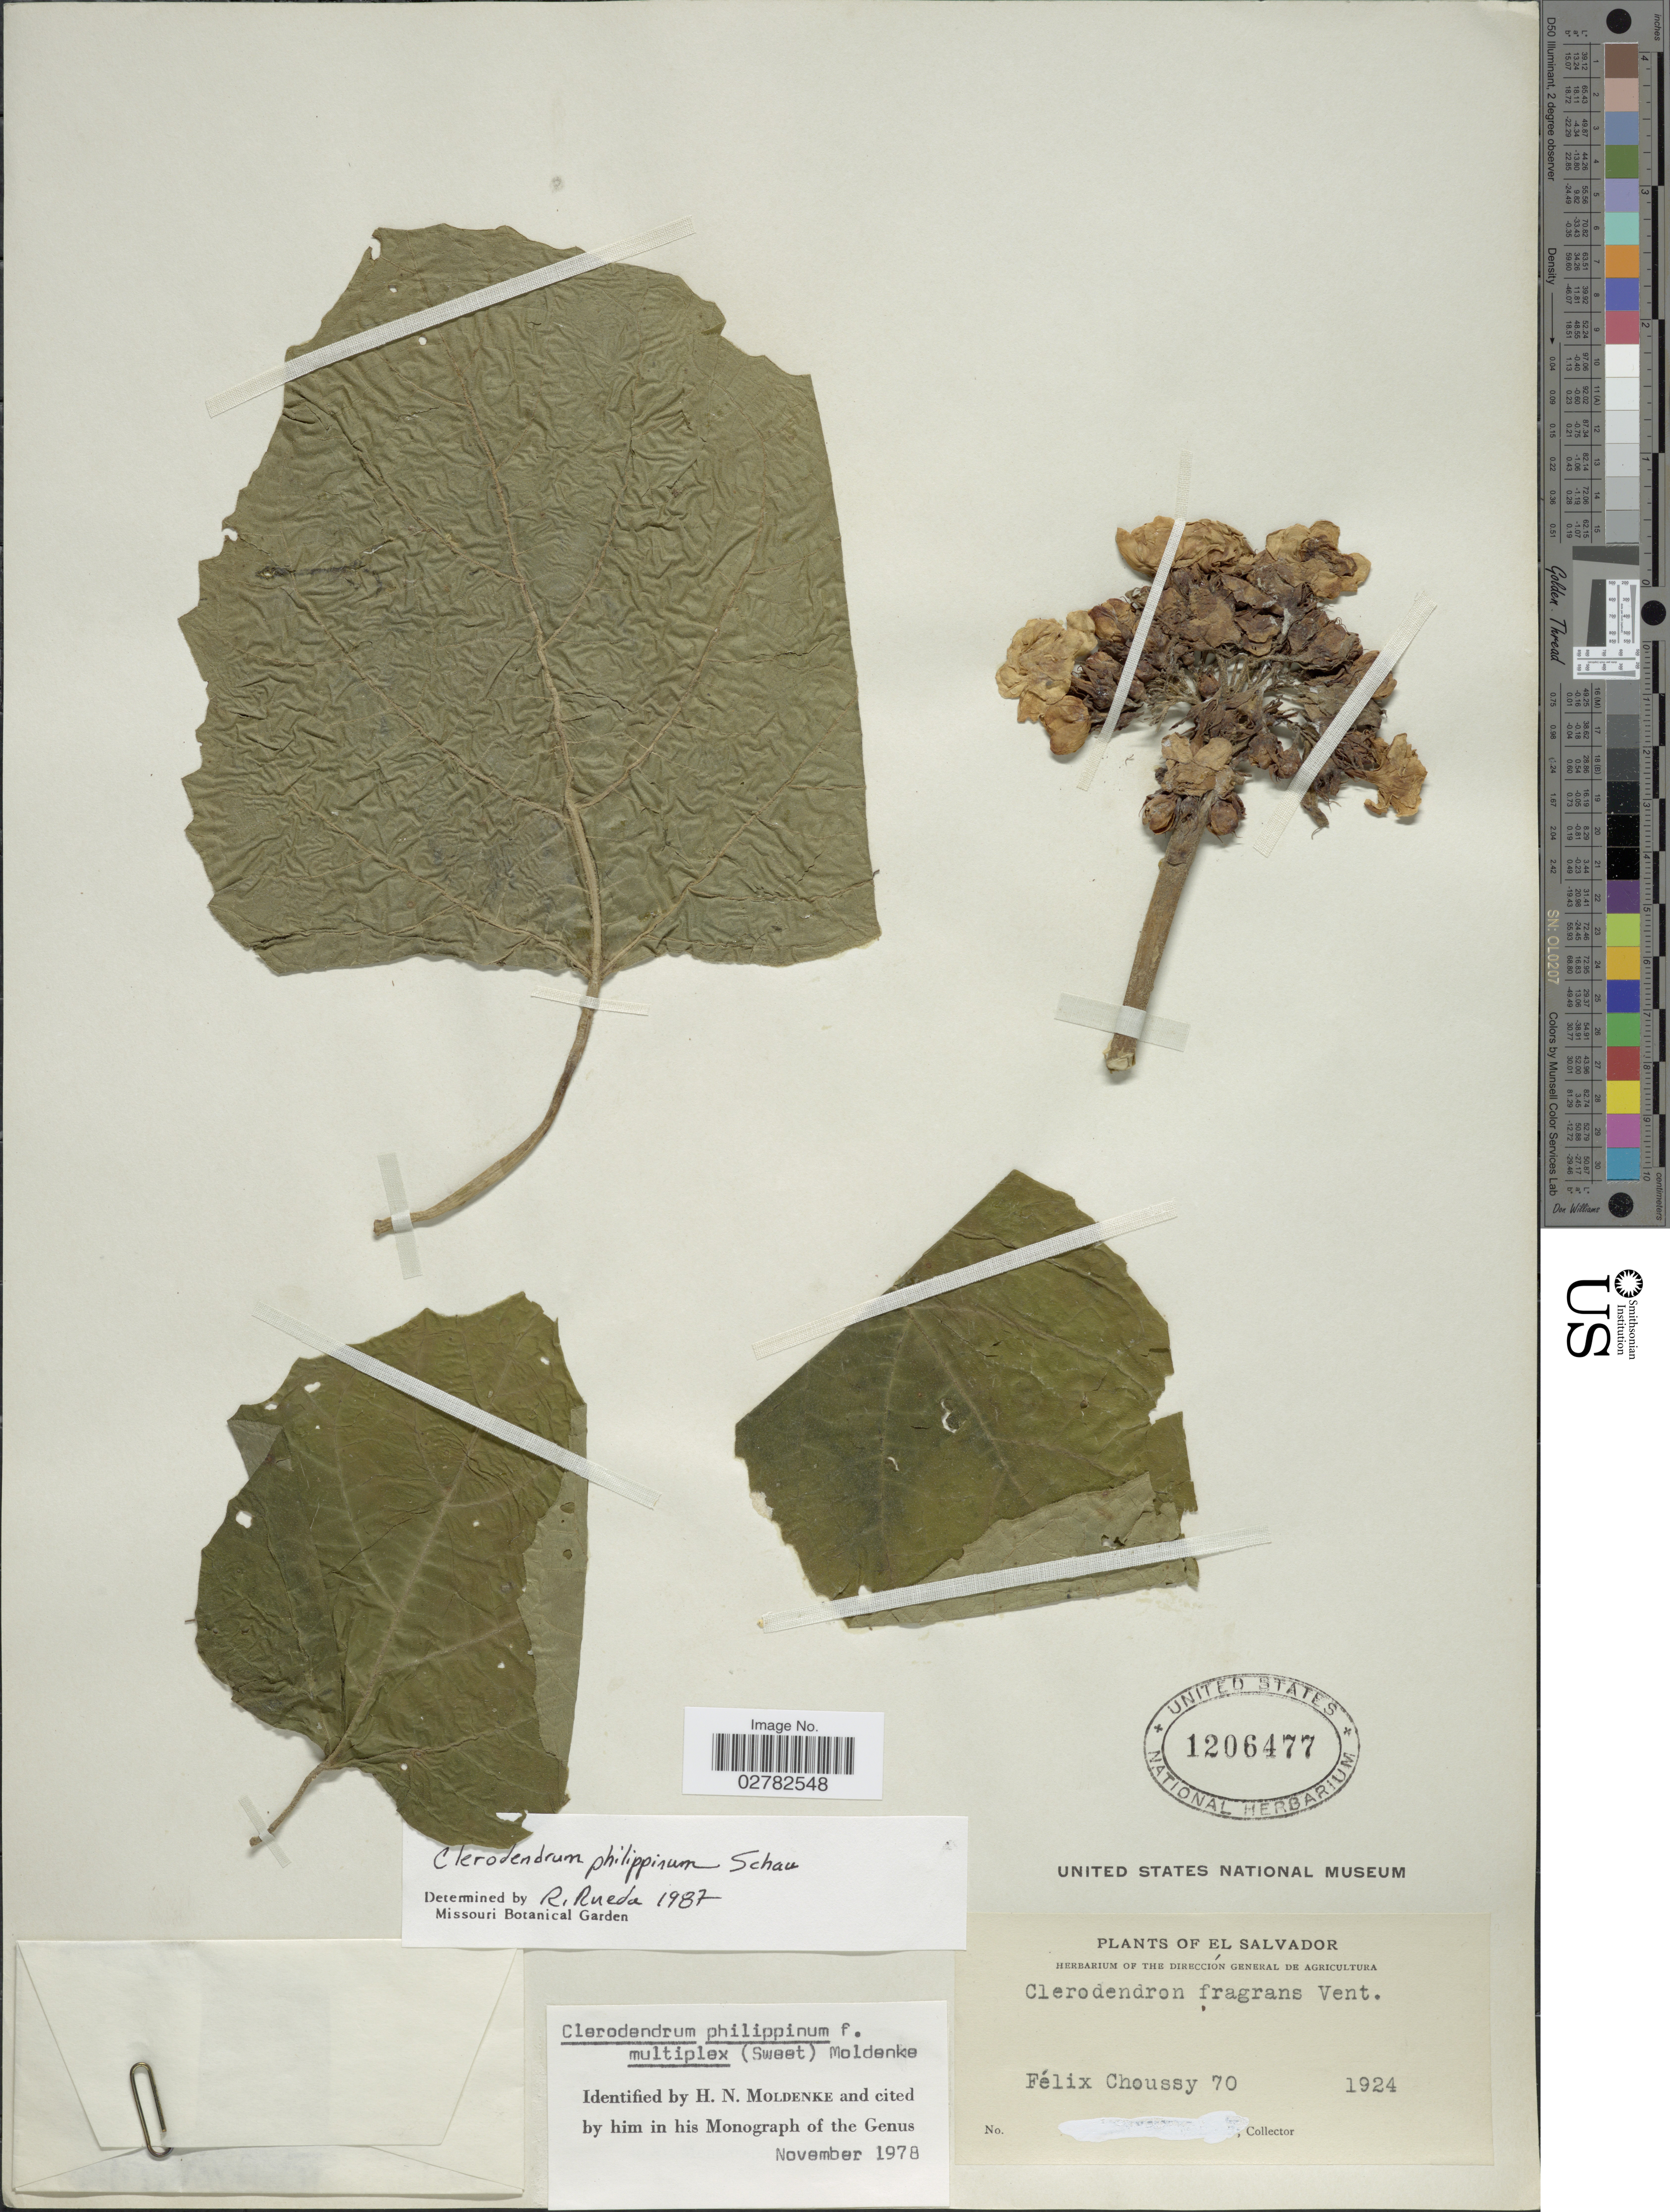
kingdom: Plantae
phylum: Tracheophyta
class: Magnoliopsida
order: Lamiales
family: Lamiaceae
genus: Clerodendrum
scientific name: Clerodendrum philippinum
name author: Schauer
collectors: F. Choussy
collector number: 70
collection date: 1924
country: El Salvador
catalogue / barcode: US 1206477